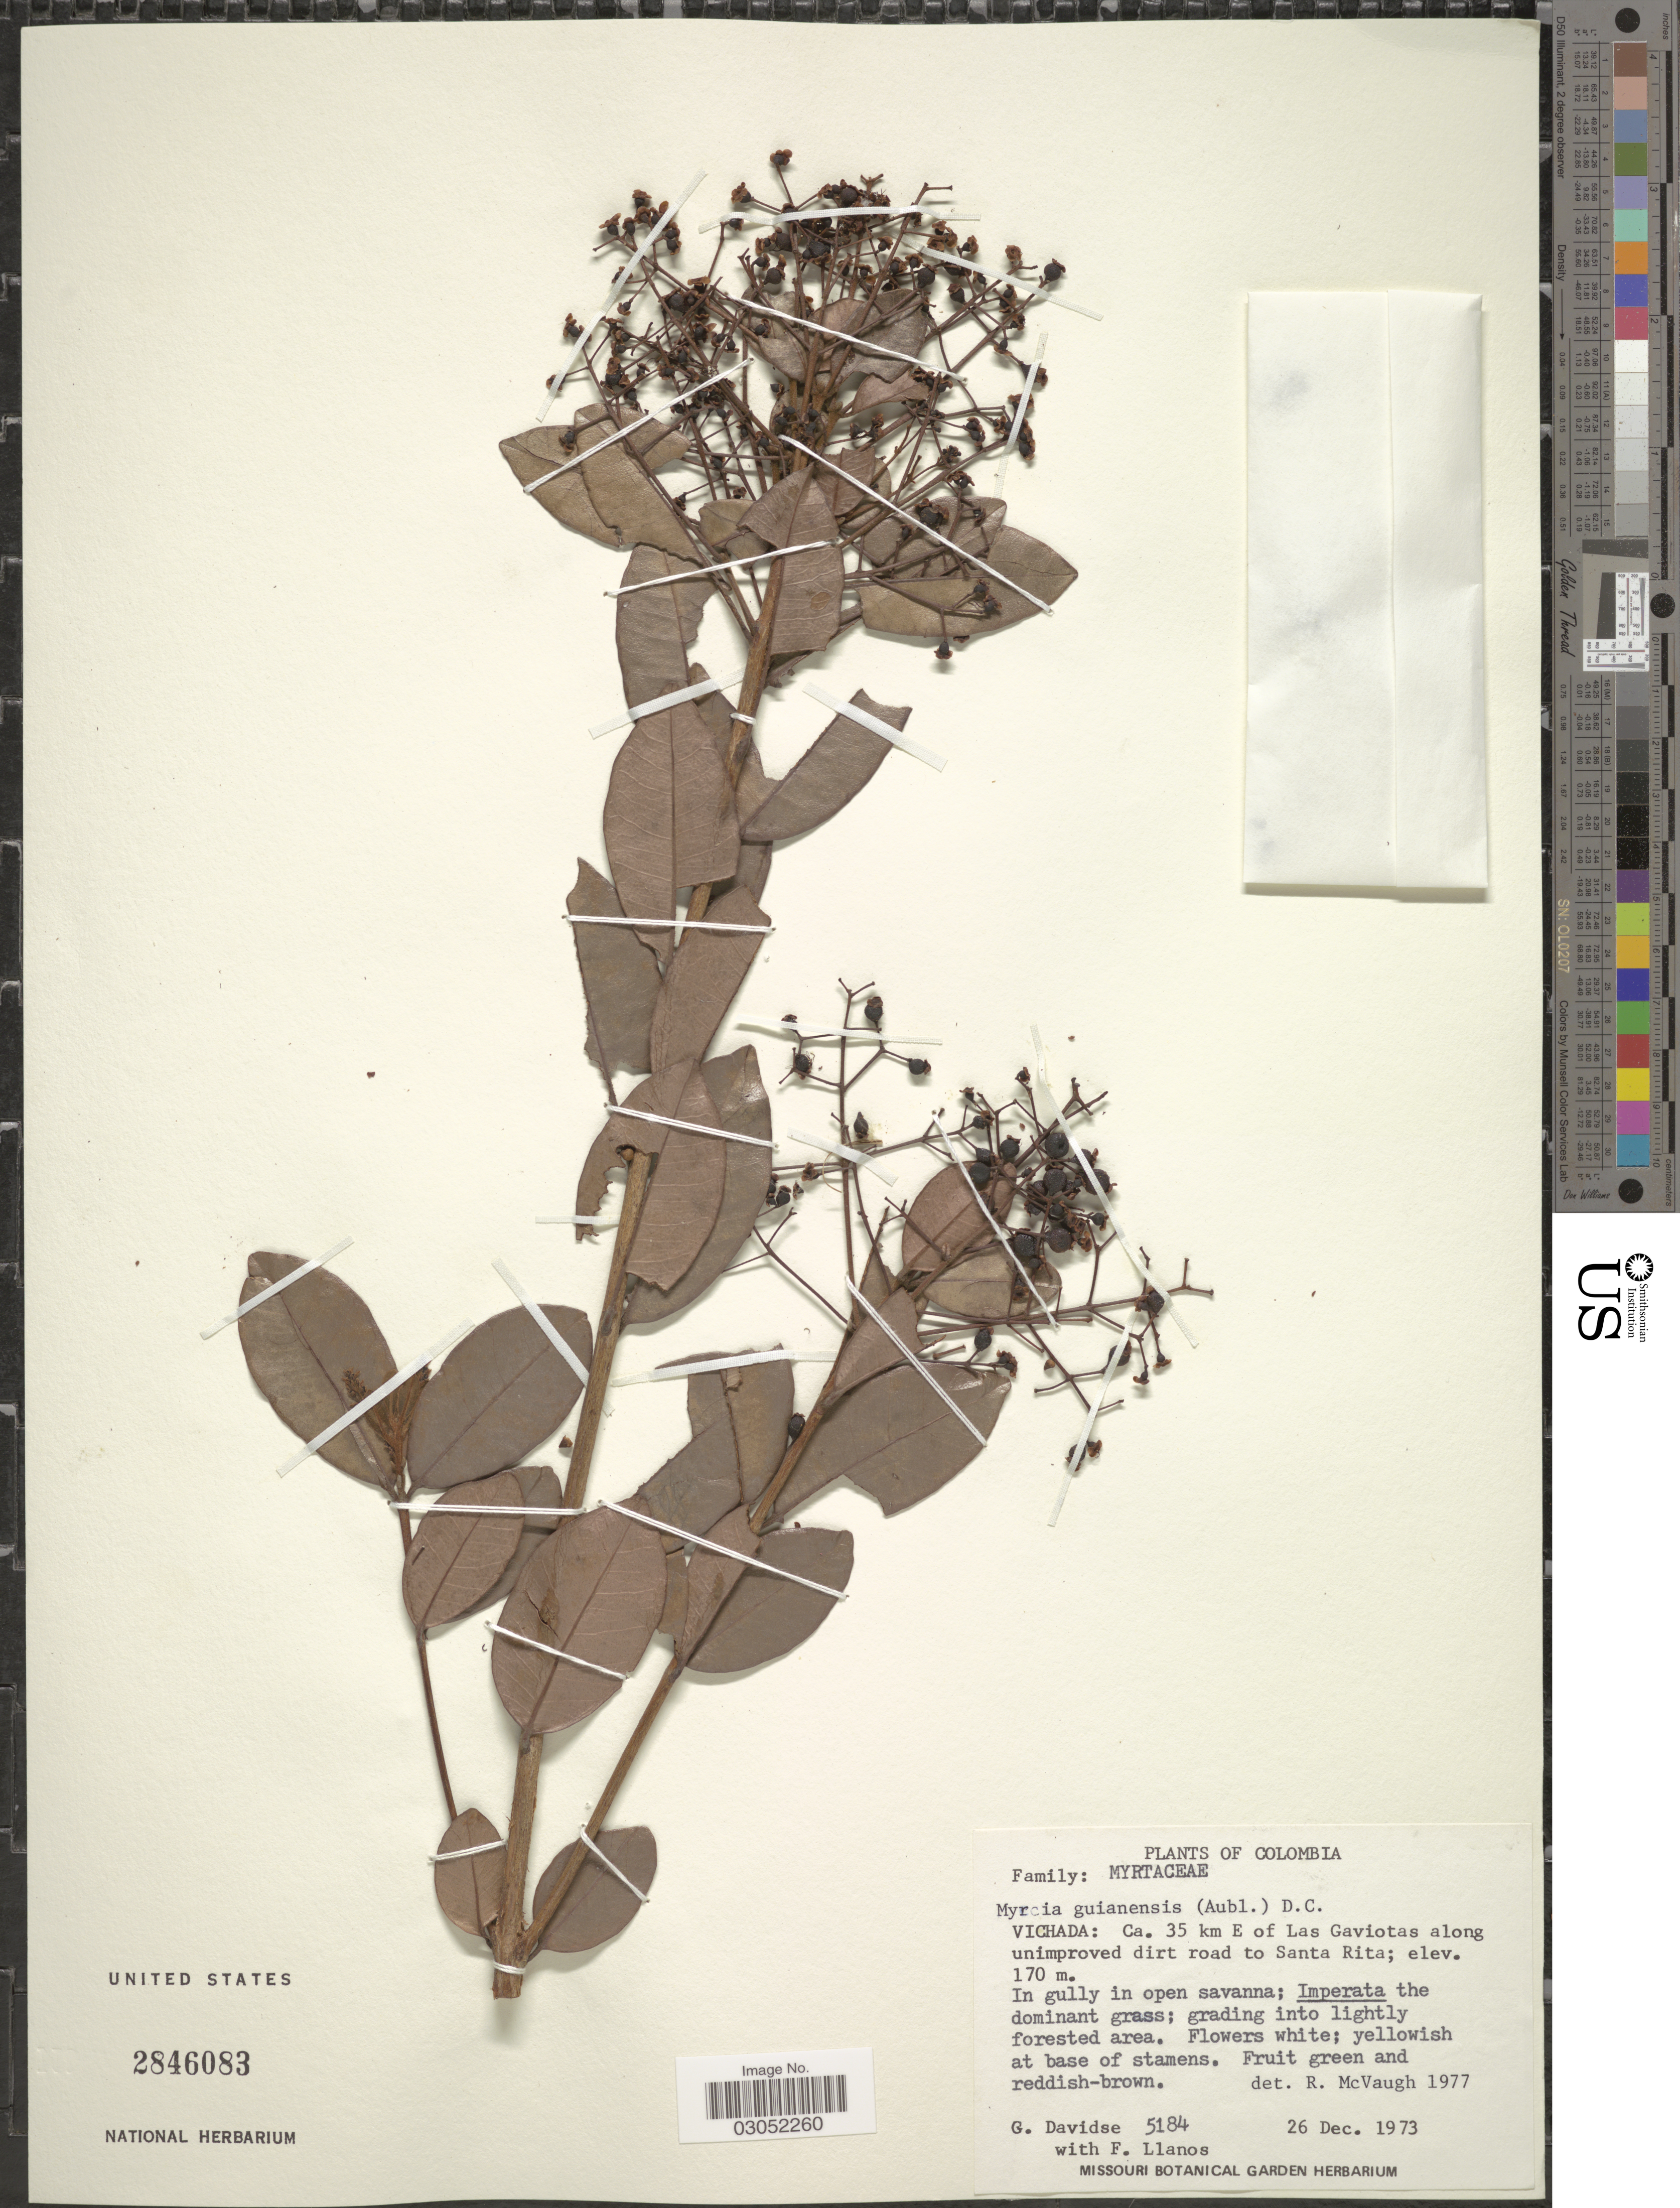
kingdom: Plantae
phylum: Tracheophyta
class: Magnoliopsida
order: Myrtales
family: Myrtaceae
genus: Myrcia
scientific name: Myrcia guianensis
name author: (Aubl.) DC.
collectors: G. Davidse & F. Llanos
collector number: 5184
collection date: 1973-12-26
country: Colombia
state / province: Vichada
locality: Ca. 35 km E of Las Gaviotas along unimproved dirt road to Santa Rita.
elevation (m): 170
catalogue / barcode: US 2846083